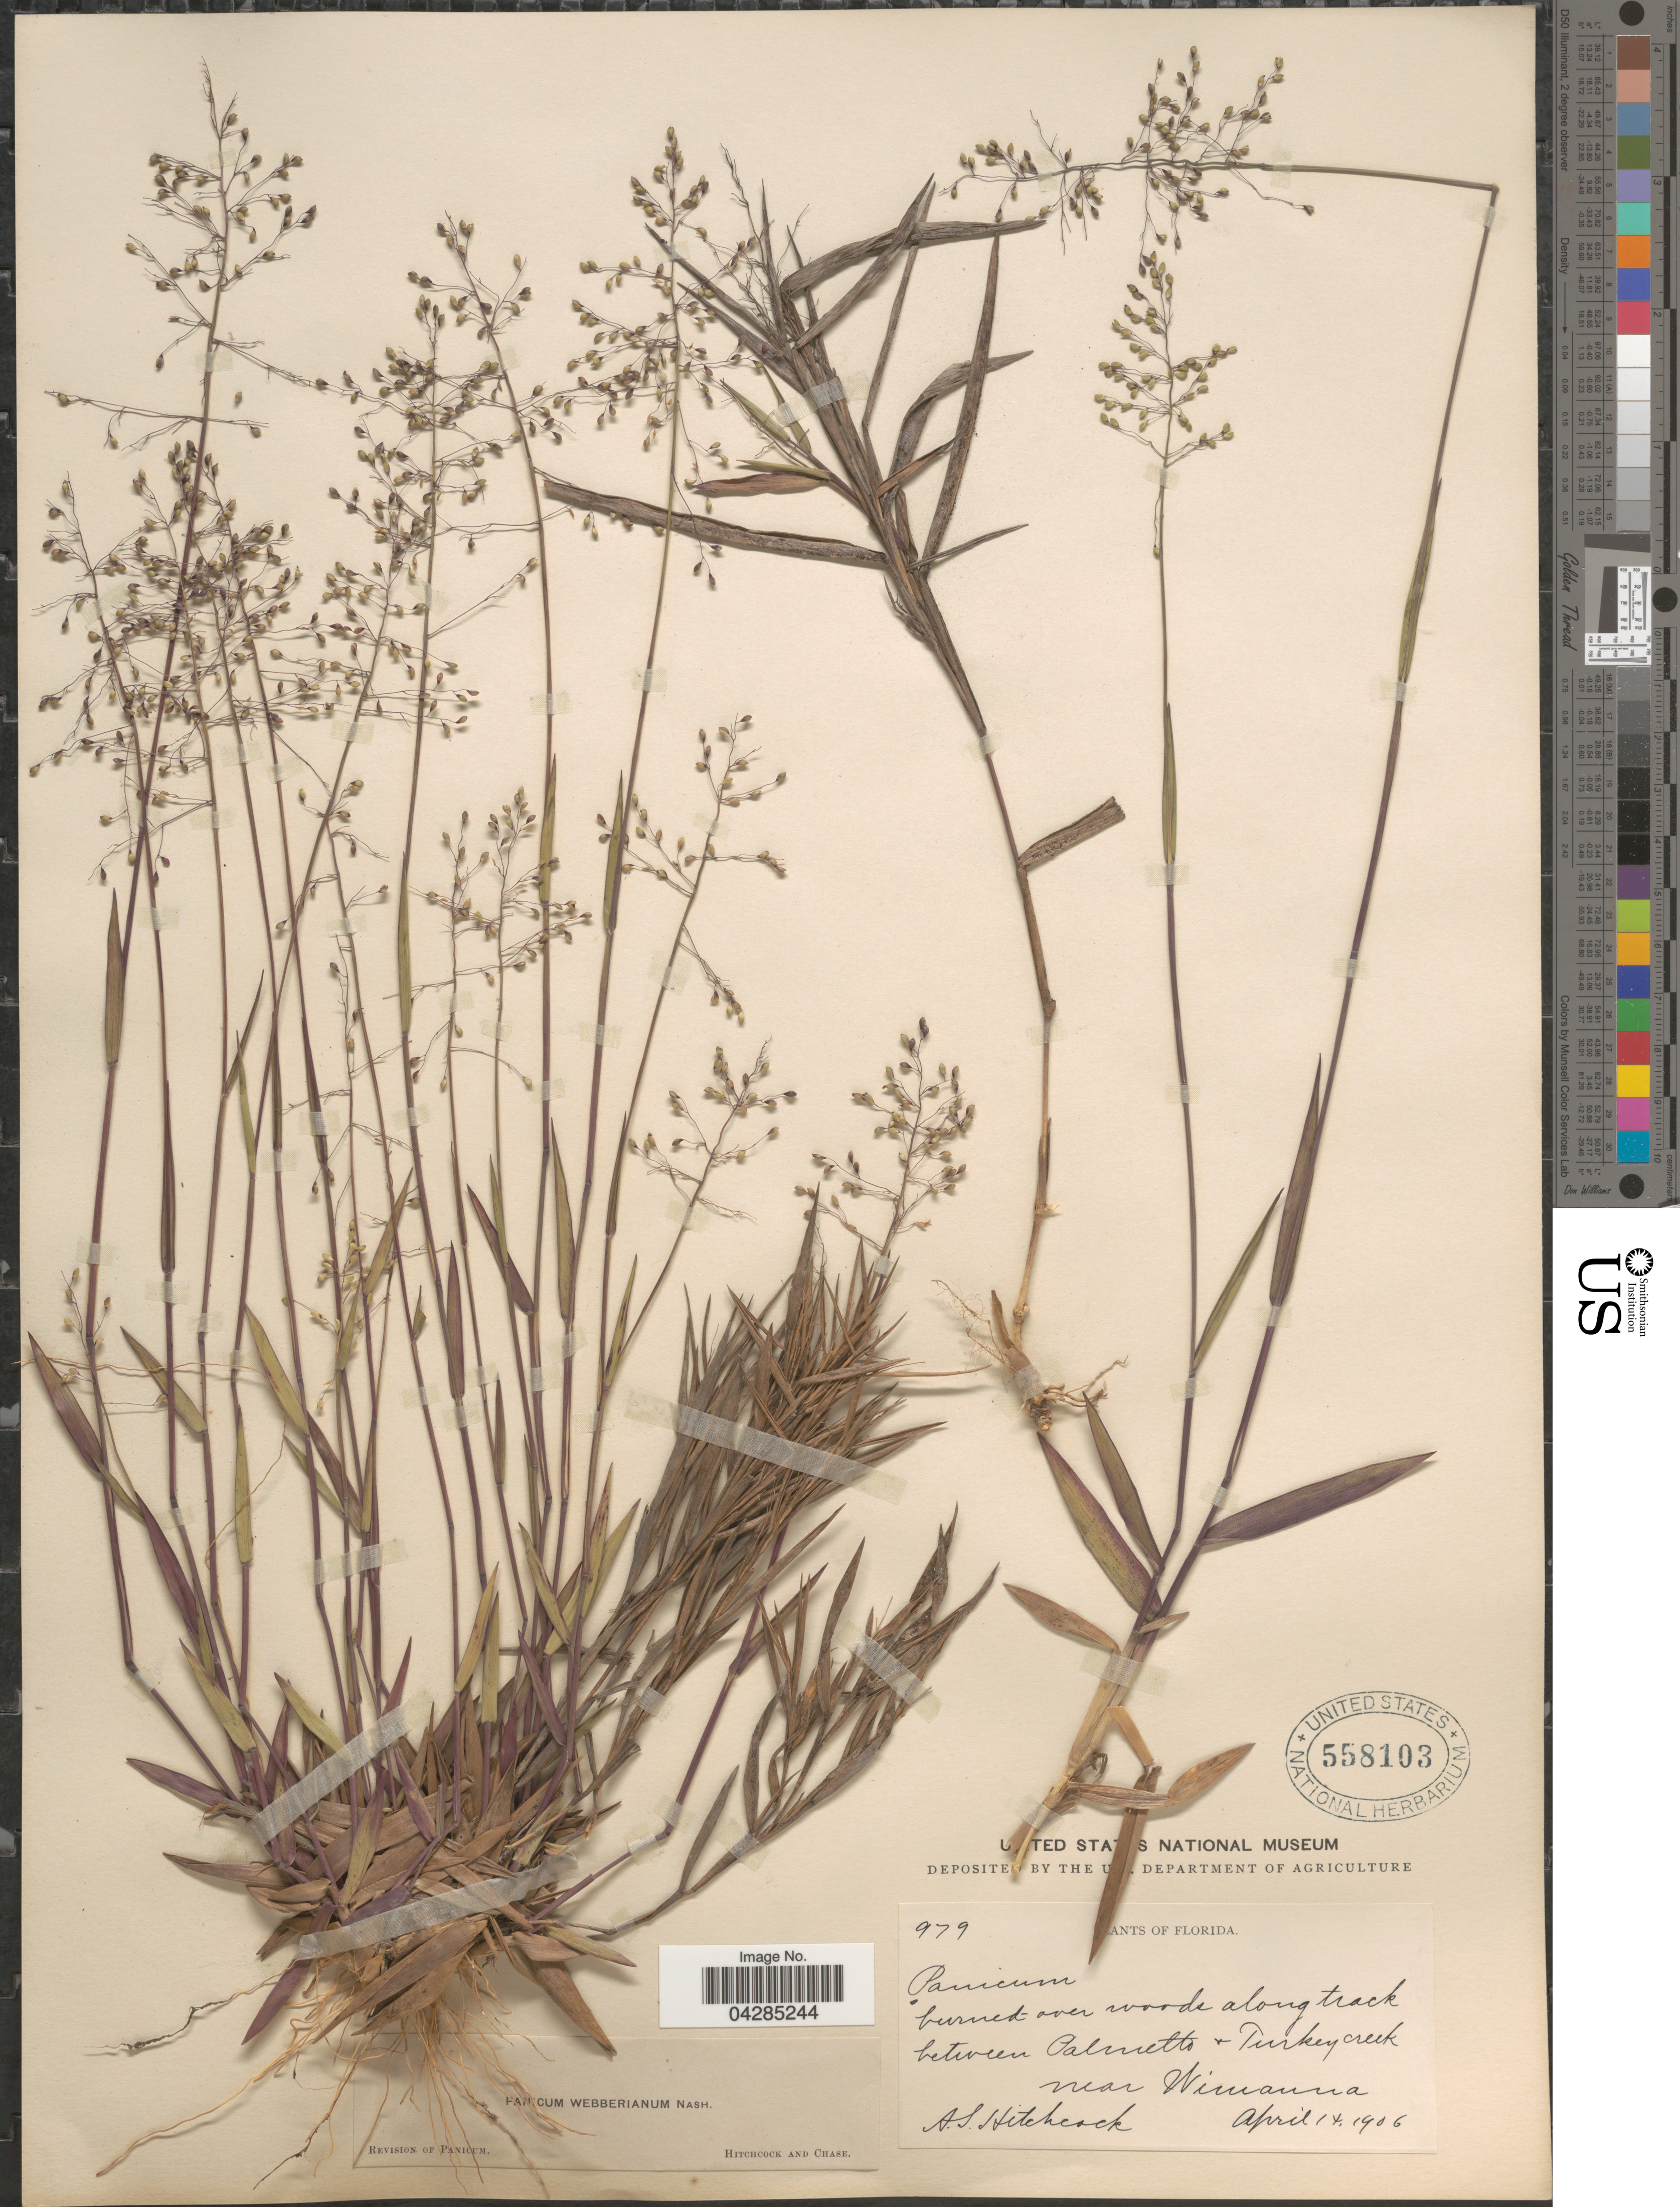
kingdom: Plantae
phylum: Tracheophyta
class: Liliopsida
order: Poales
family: Poaceae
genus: Dichanthelium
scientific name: Dichanthelium portoricense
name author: (Desv. ex Ham.) B.F. Hansen & Wunderlin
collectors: A. S. Hitchcock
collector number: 979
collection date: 1906-04-14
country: United States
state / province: Florida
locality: Burned over woods along track between Palmetto & Turkey creek near Wimanna.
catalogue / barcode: US 558103